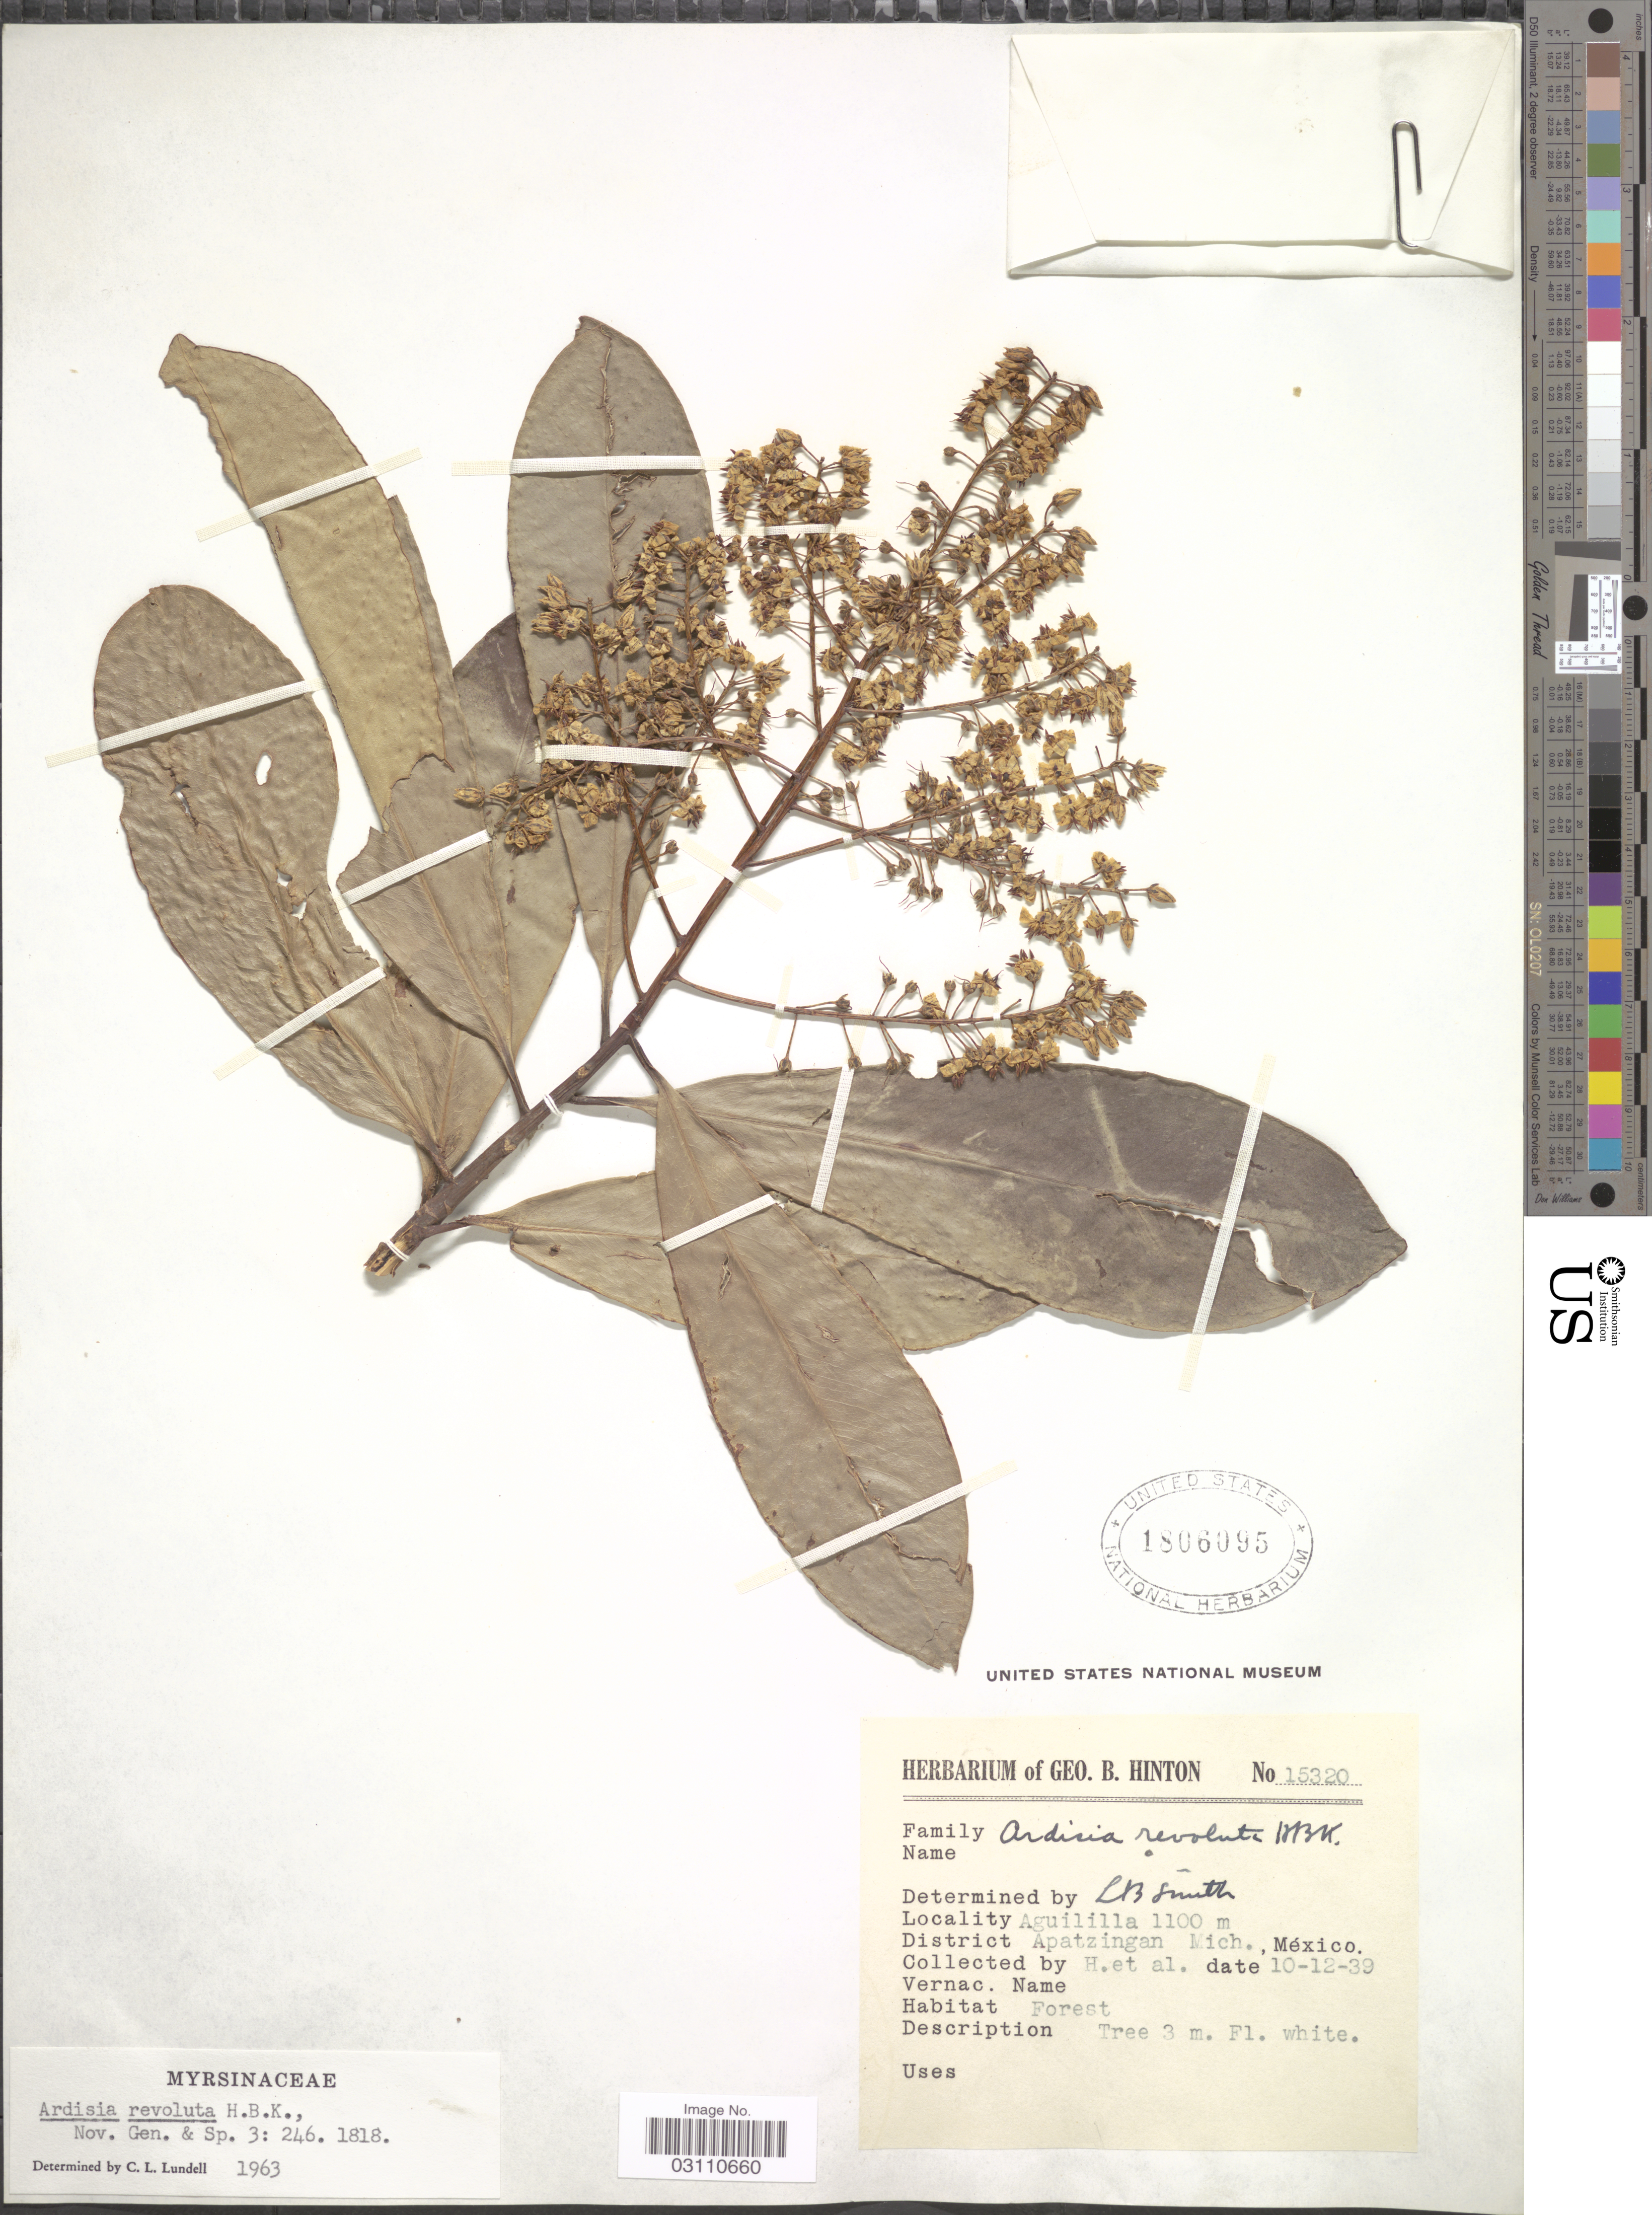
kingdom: Plantae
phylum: Tracheophyta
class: Magnoliopsida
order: Ericales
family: Primulaceae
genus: Ardisia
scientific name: Ardisia revoluta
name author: Kunth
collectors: G. B. Hinton & et al.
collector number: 15320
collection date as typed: Transcribed d/m/y: 10/12/39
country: Mexico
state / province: Michoacán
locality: Aguililla, District Apatzingan.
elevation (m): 1100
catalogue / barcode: US 1806095